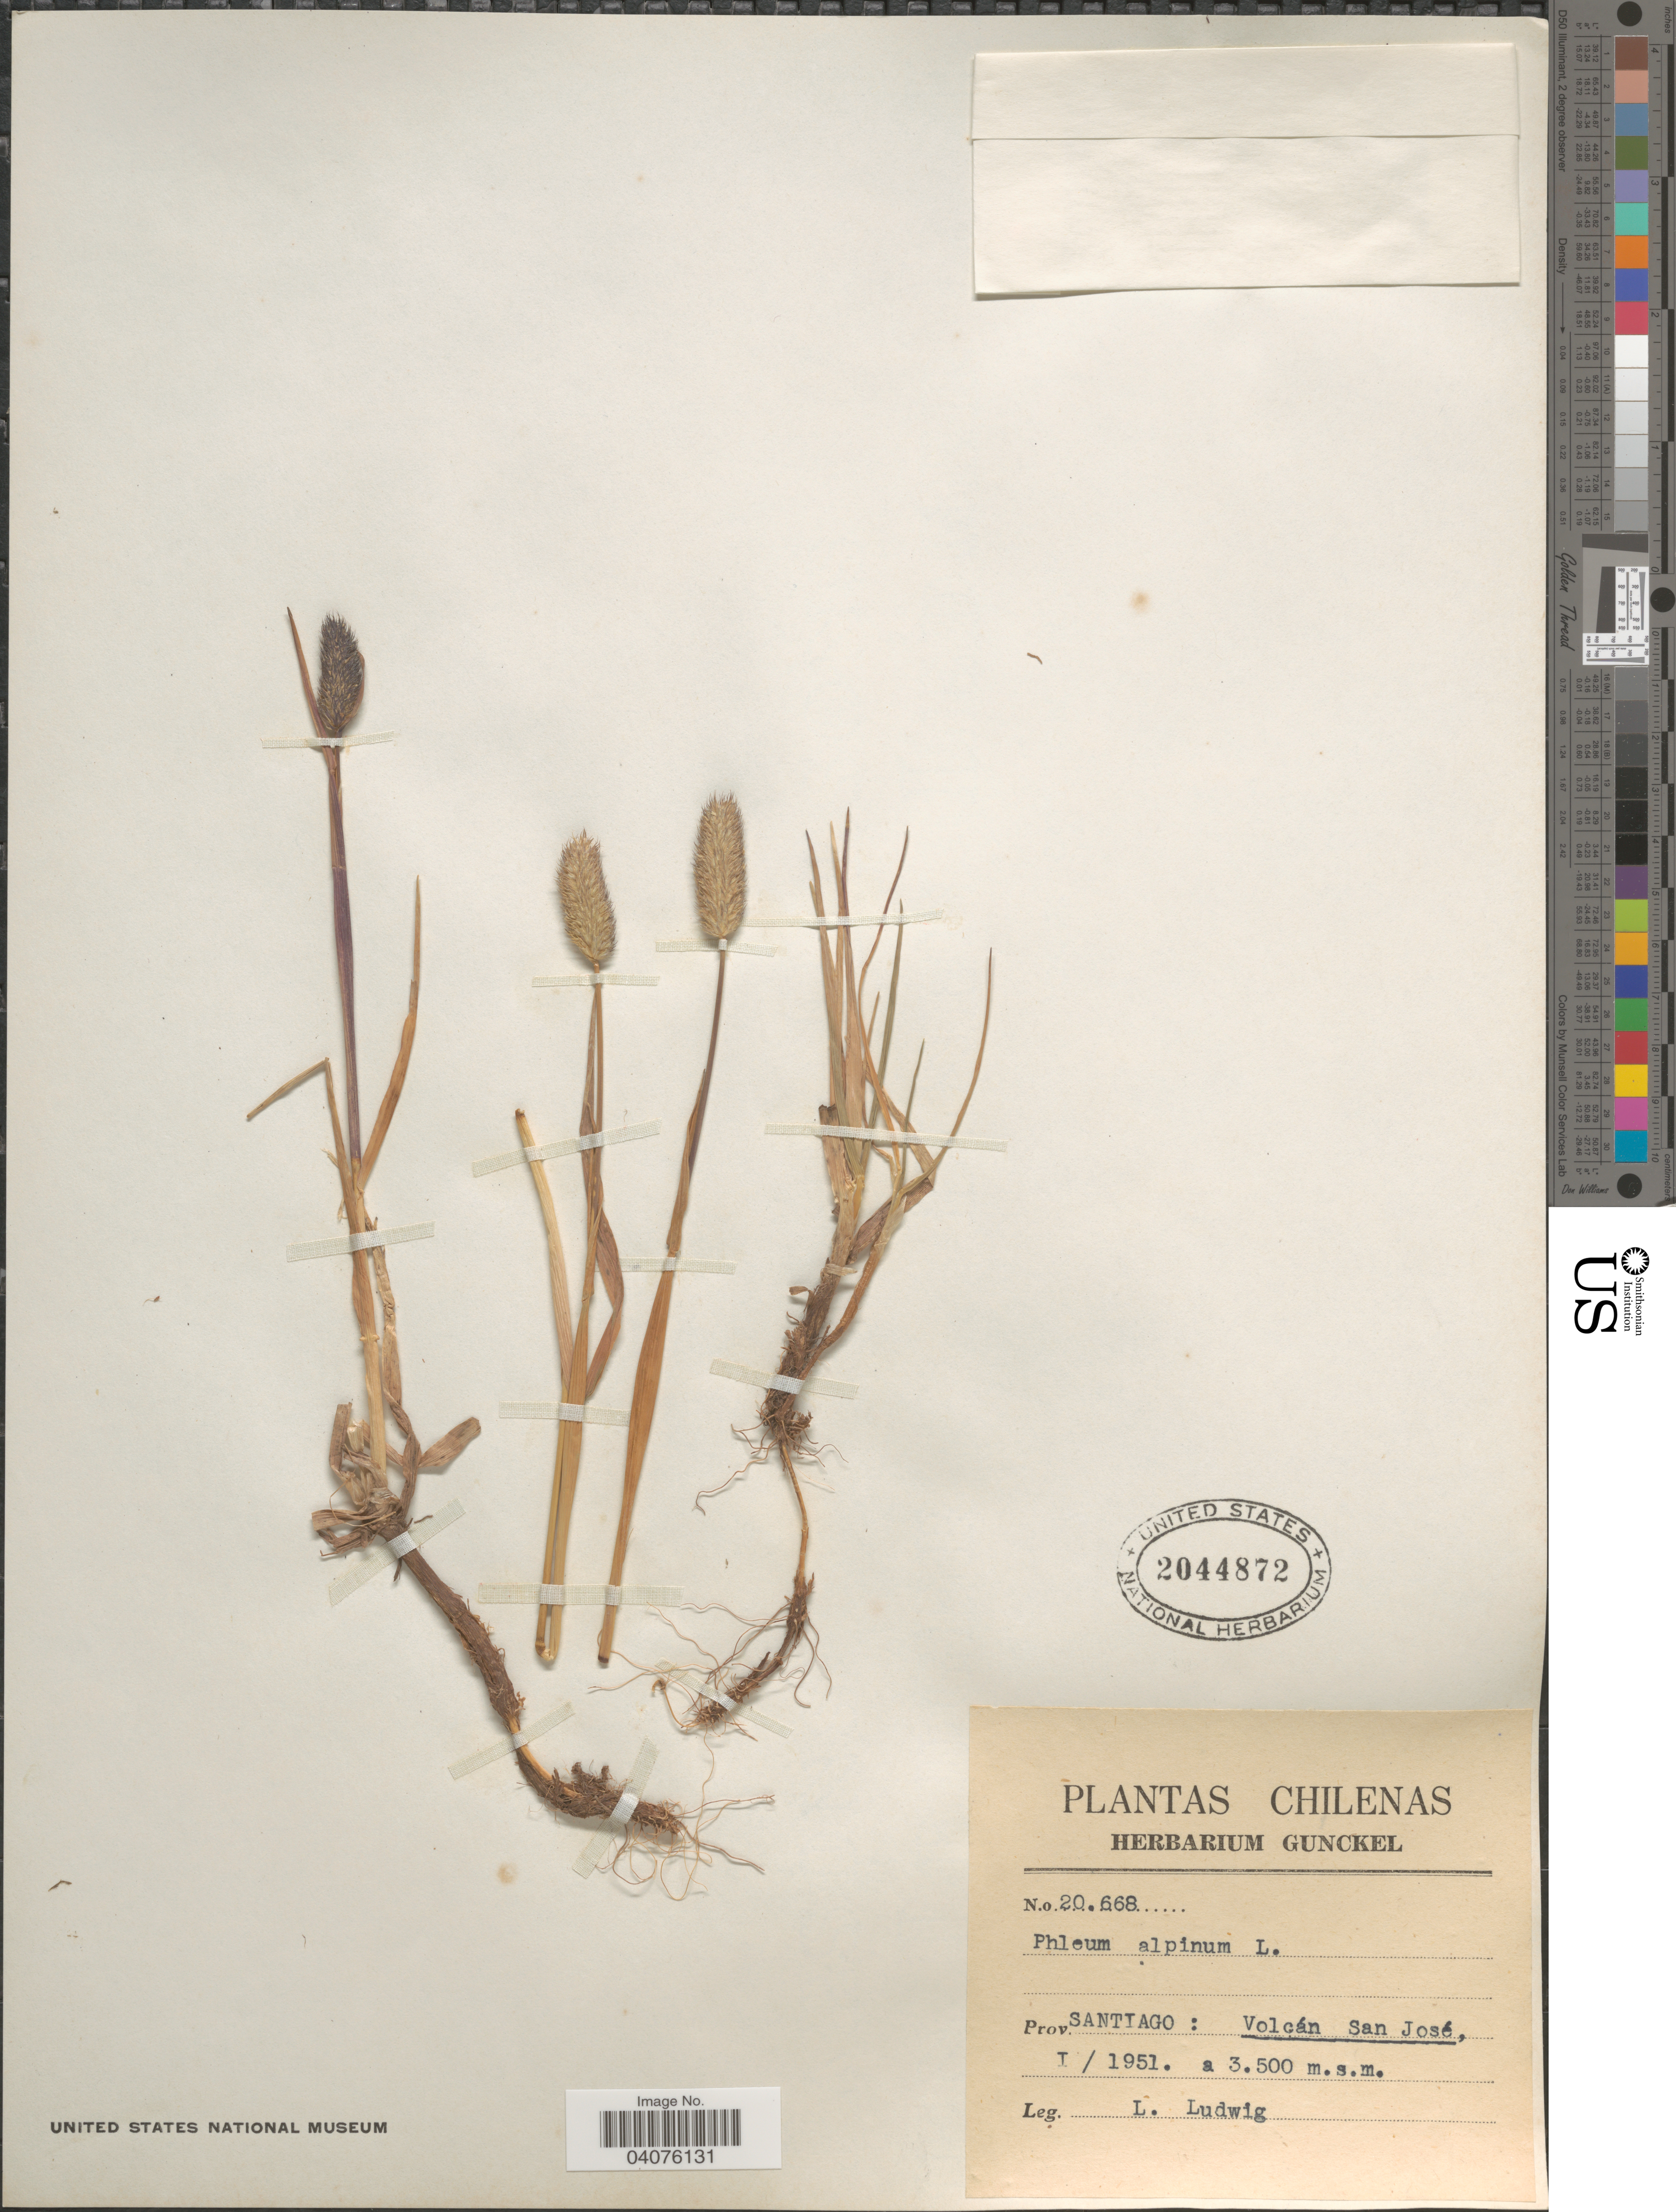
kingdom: Plantae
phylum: Tracheophyta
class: Liliopsida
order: Poales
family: Poaceae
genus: Phleum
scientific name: Phleum alpinum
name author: L.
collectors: L. Ludwig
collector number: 20668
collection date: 1951-01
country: Chile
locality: Prov. Santiago: Volcán San José.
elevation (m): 3500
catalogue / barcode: US 2044872